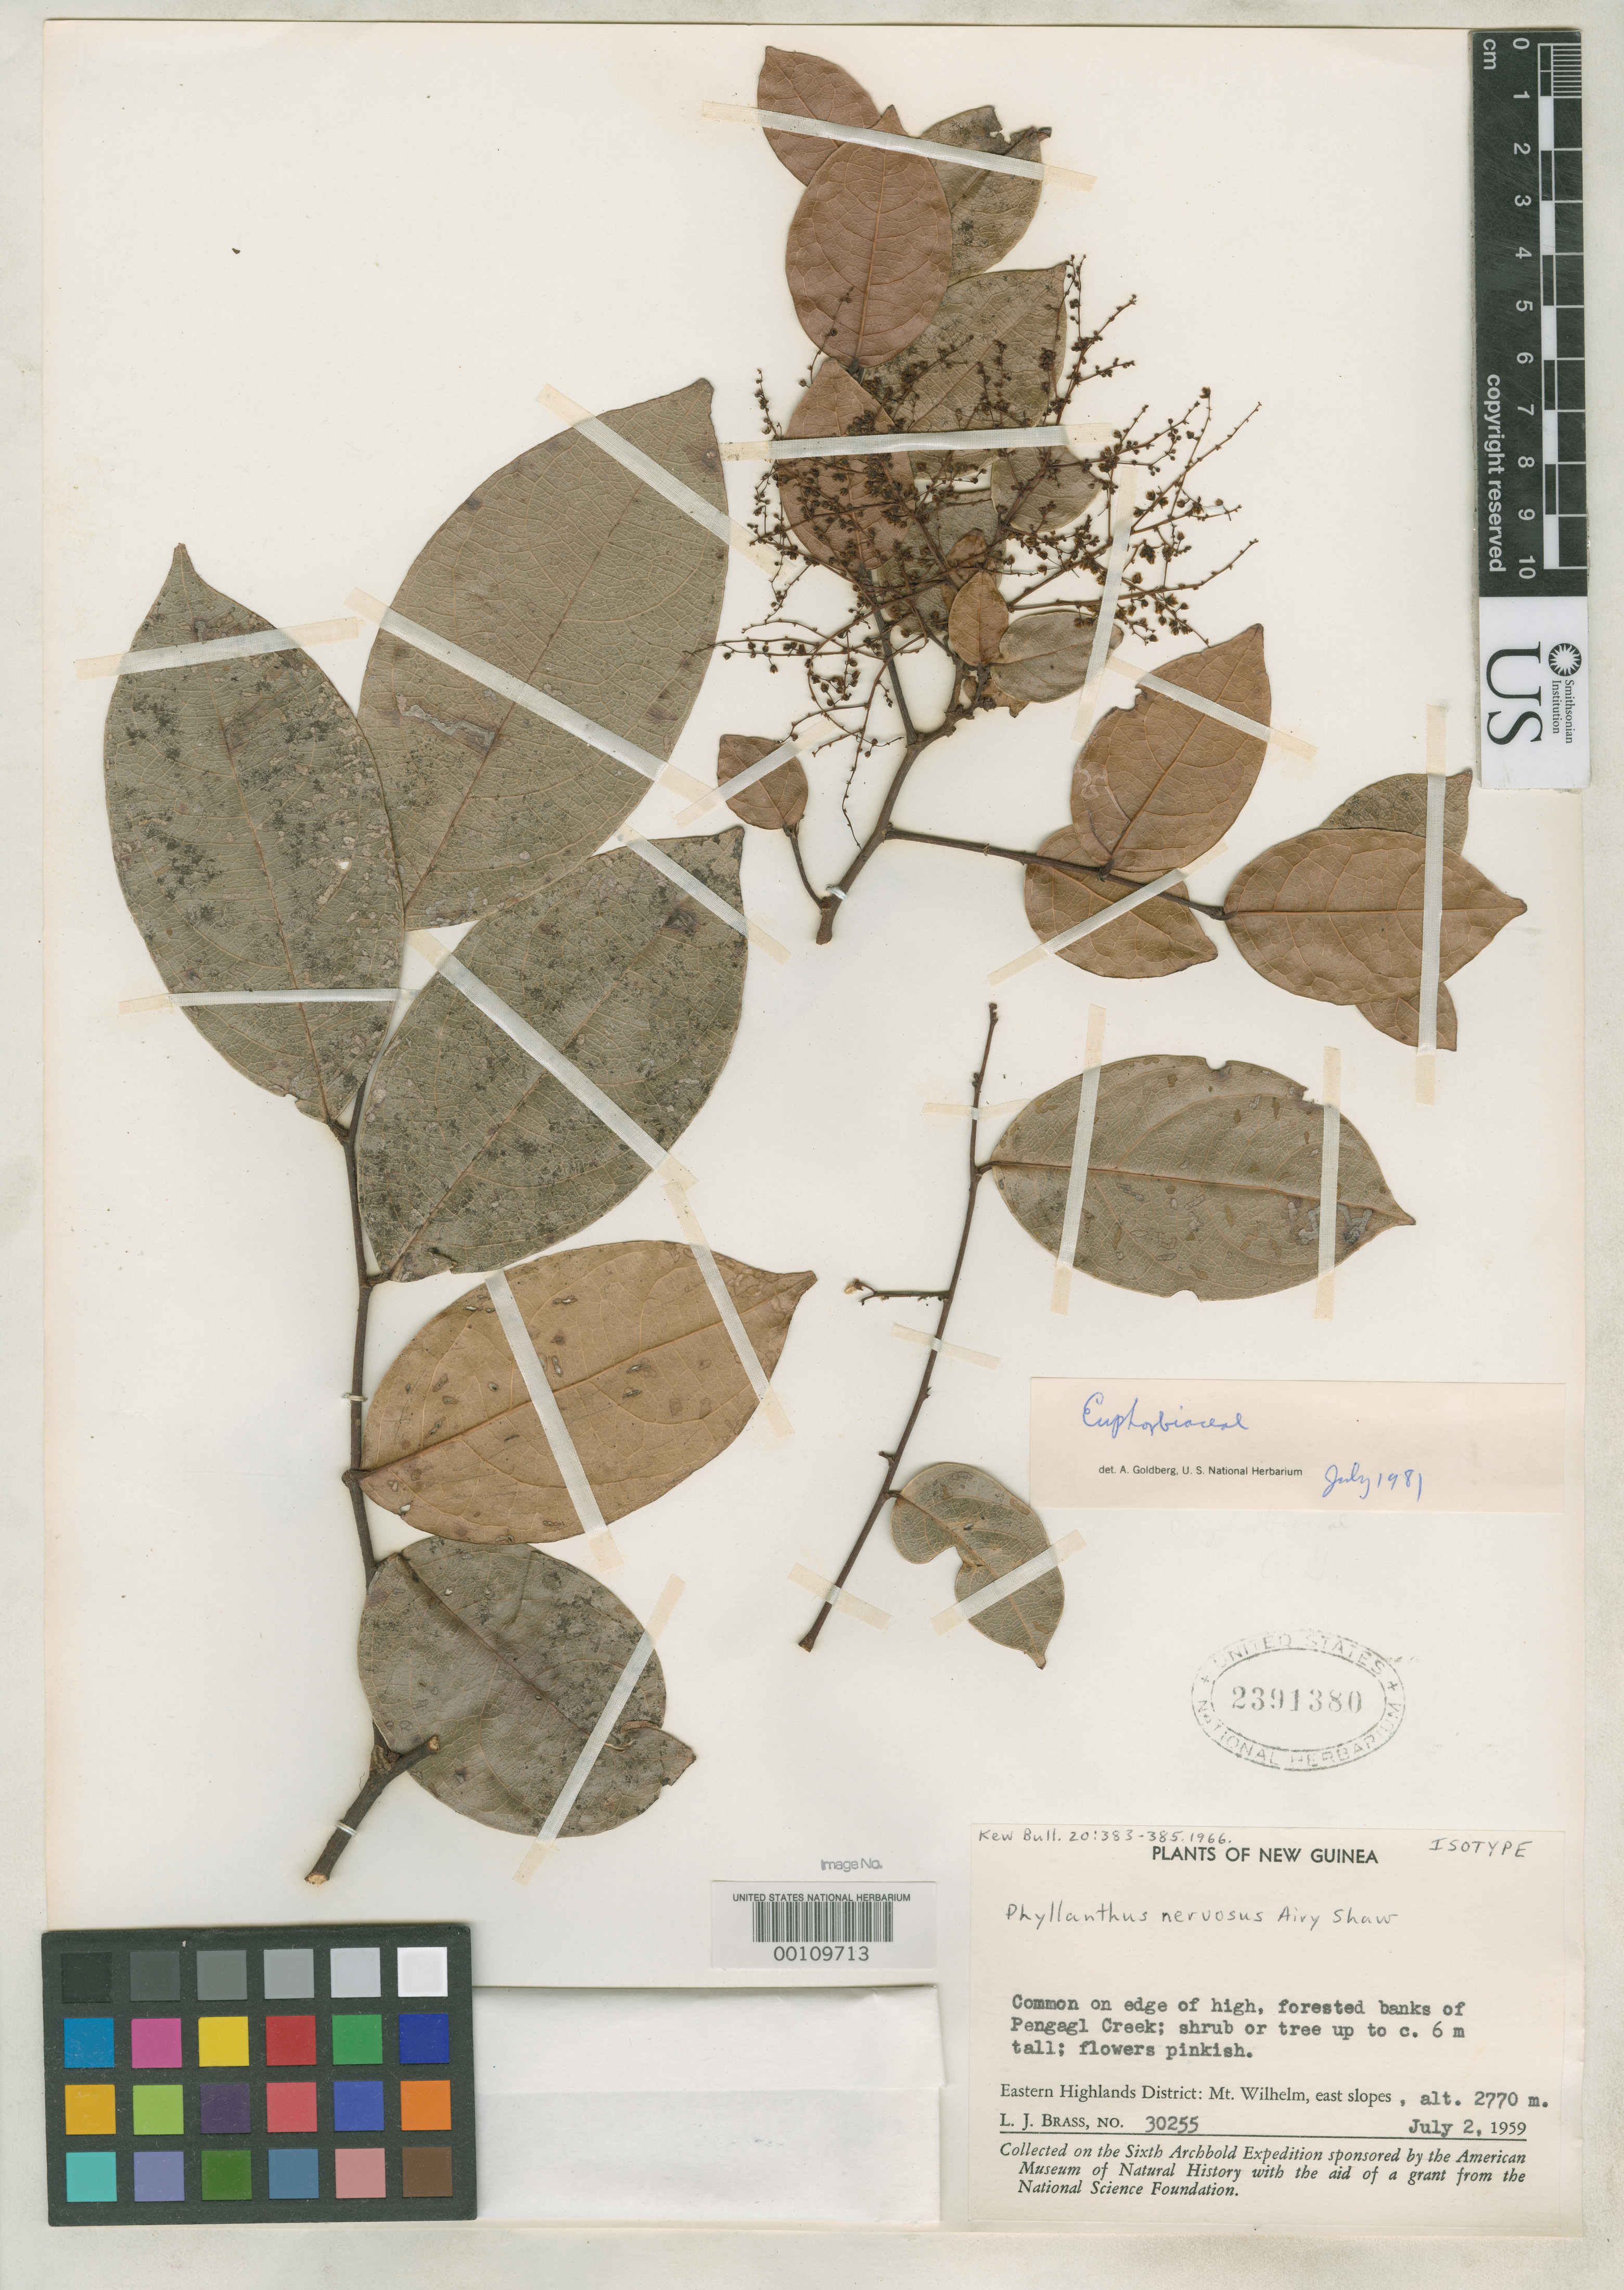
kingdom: Plantae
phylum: Tracheophyta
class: Magnoliopsida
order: Malpighiales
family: Phyllanthaceae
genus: Phyllanthus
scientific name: Phyllanthus nervosus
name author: Airy Shaw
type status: Isotype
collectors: L. J. Brass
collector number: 30255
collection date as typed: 02 Jul 1959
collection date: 1959-07-02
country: Papua New Guinea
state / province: Eastern Highlands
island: New Guinea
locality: Pengagl Creek.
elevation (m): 2770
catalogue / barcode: US 2391380